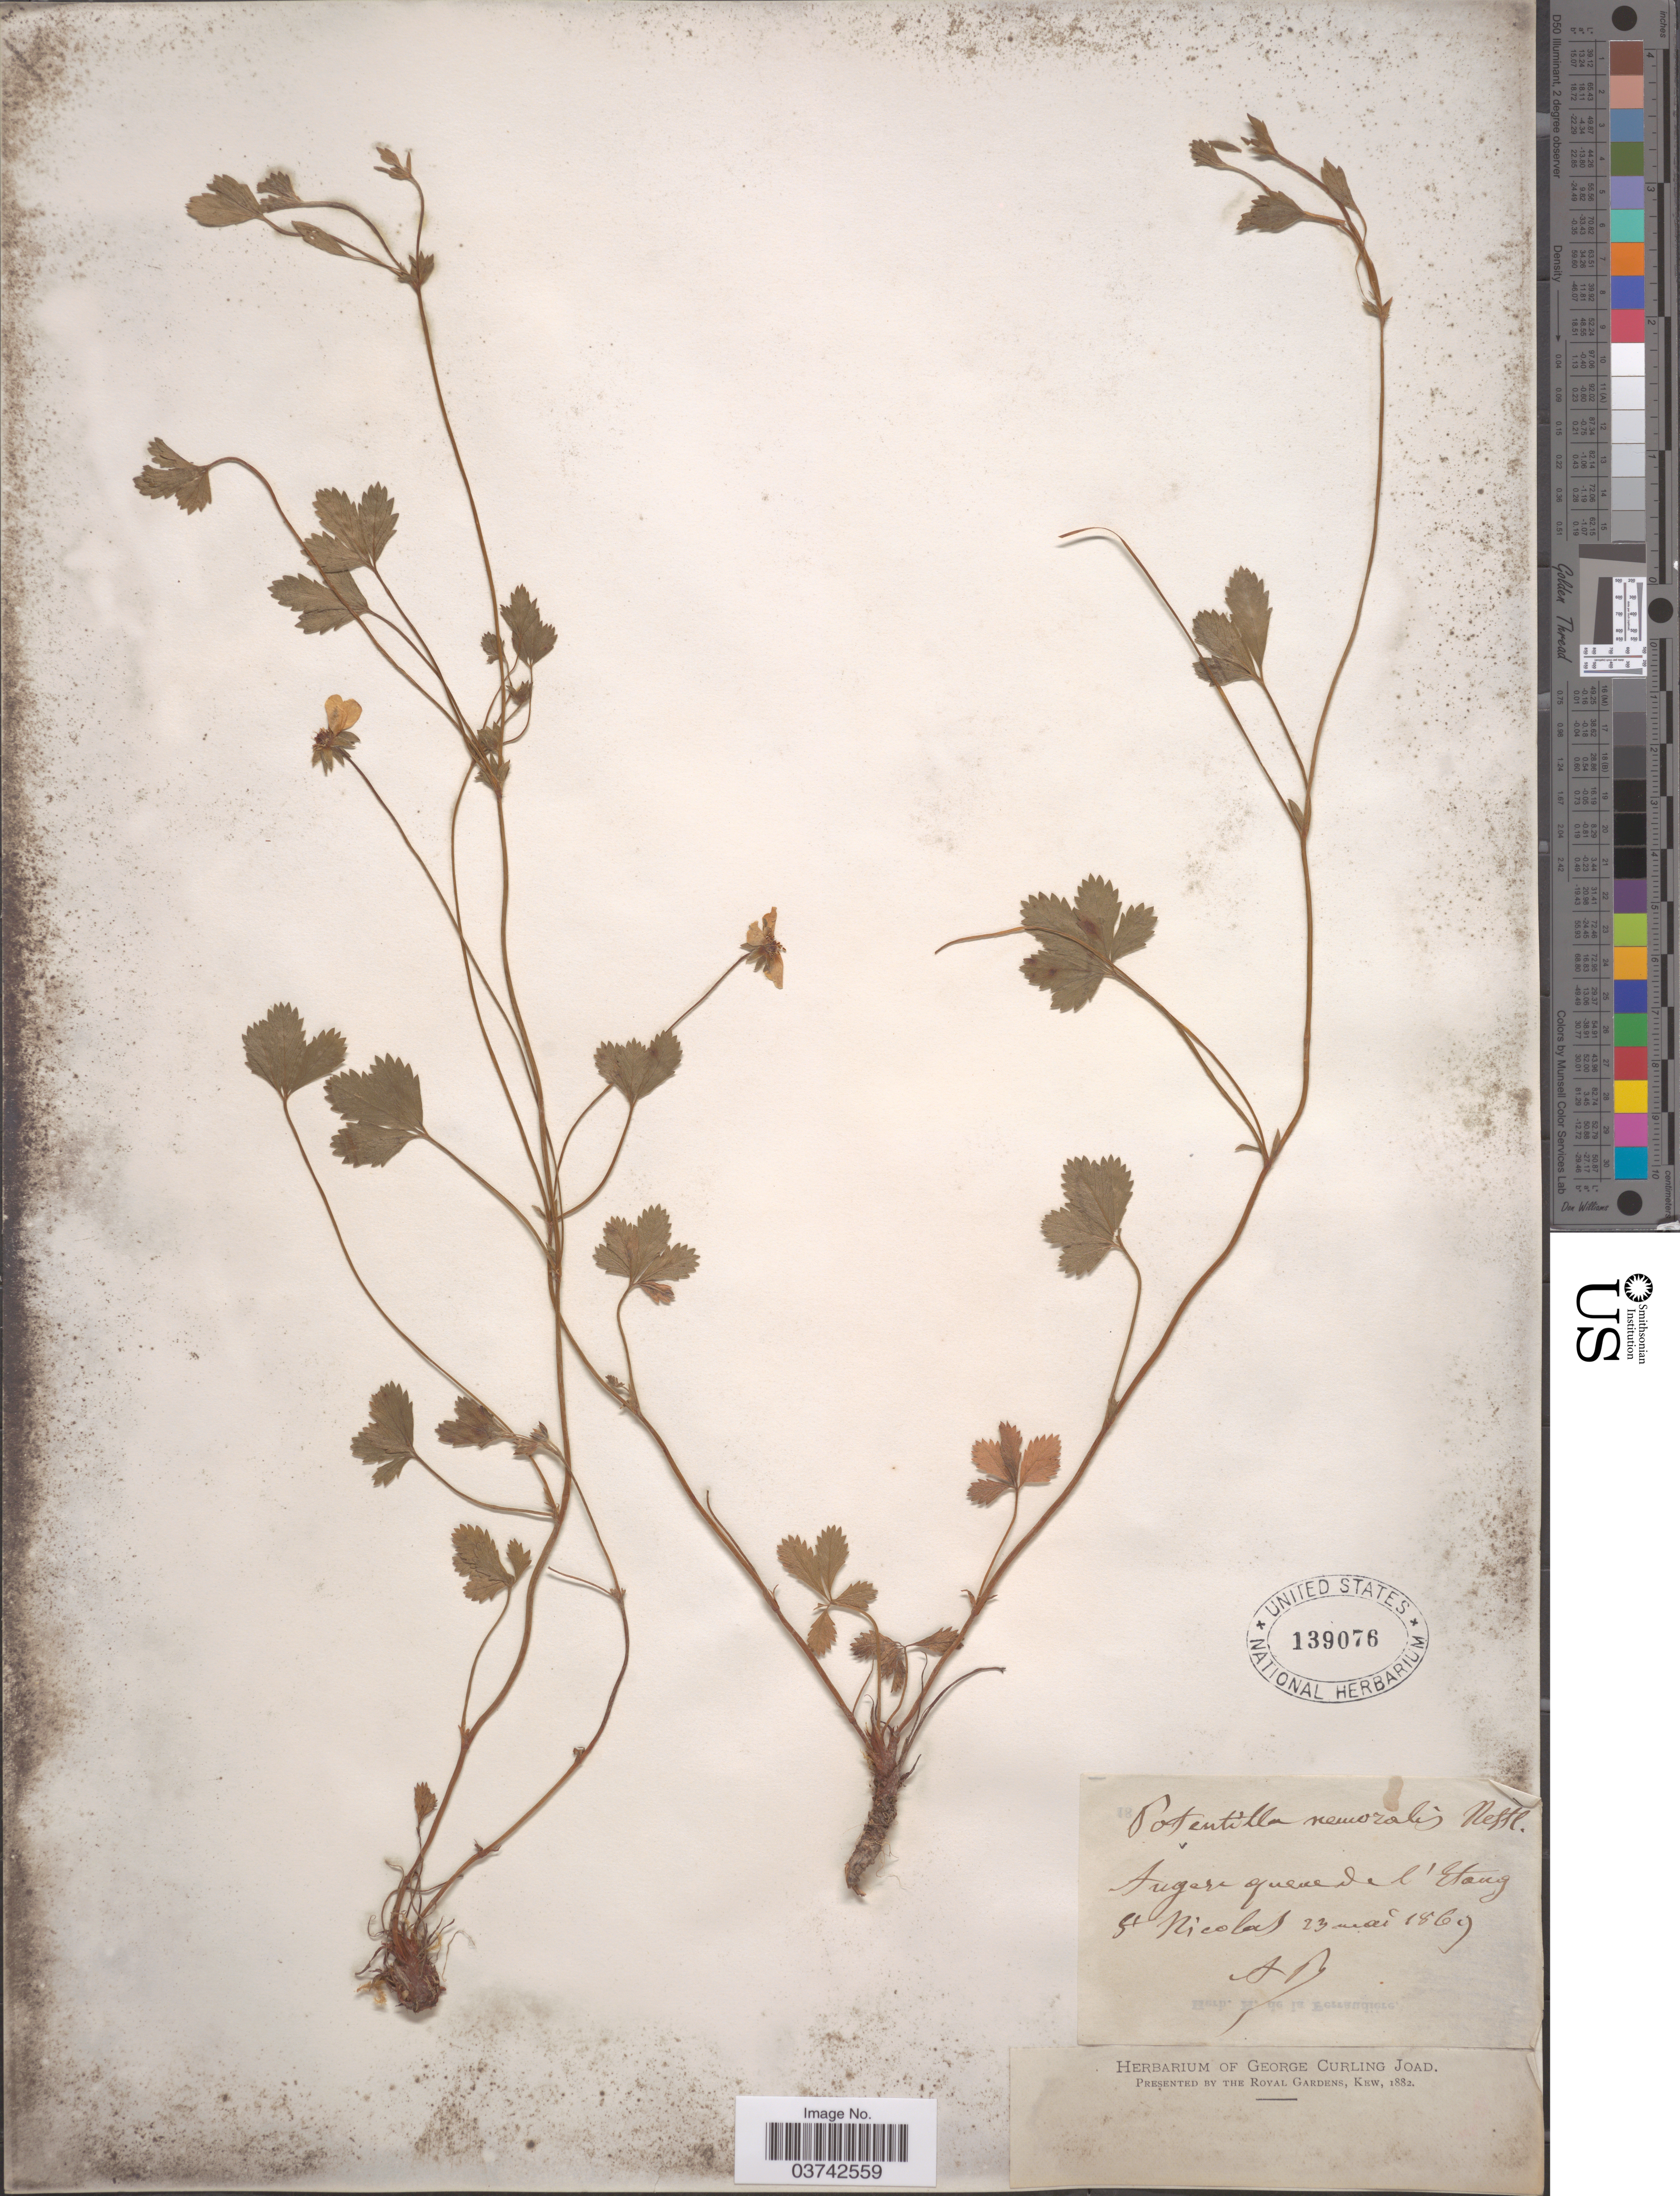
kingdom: Plantae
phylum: Tracheophyta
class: Magnoliopsida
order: Rosales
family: Rosaceae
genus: Potentilla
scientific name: Potentilla nemoralis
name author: Bunge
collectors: A. B.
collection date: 1869-05-23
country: France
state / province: Pays de la Loire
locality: Angers queue de l'Etang St Nicolas.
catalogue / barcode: US 139076